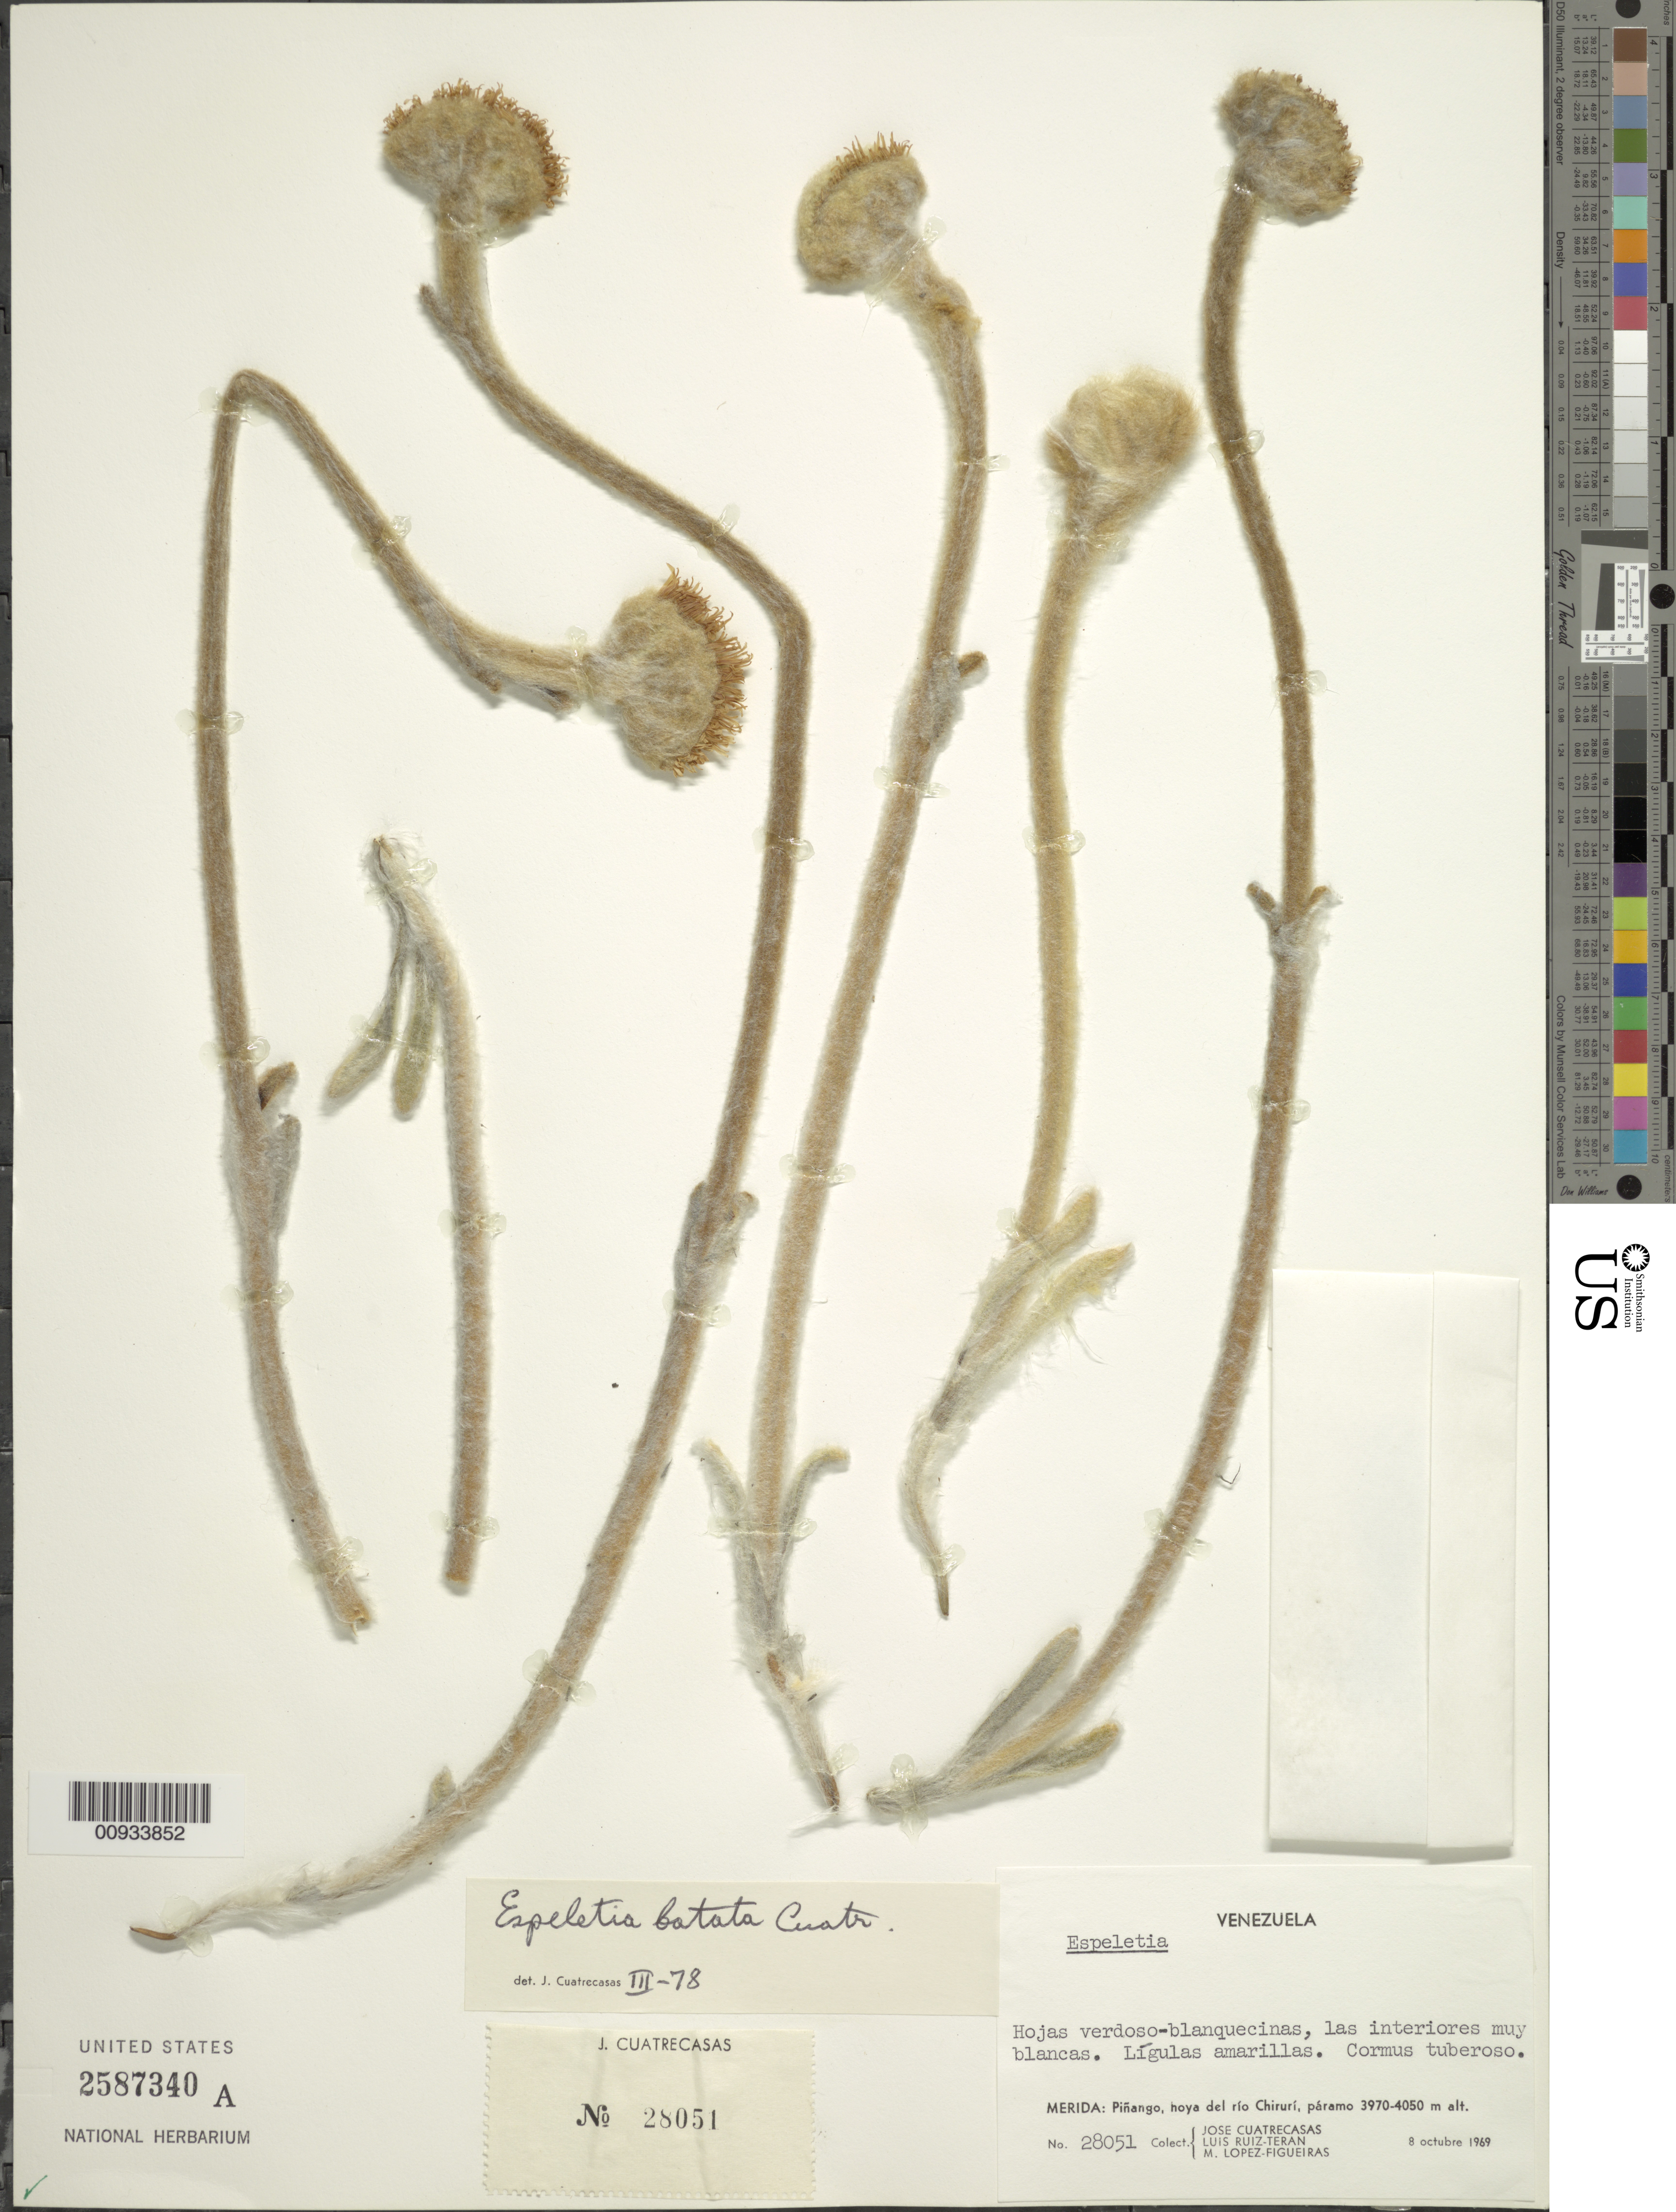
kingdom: Plantae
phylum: Tracheophyta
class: Magnoliopsida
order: Asterales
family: Asteraceae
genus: Espeletia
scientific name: Espeletia batata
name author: Cuatrec.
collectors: J. Cuatrecasas, L. E. Ruíz-Terán & M. López Figueiras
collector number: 28051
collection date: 1969-10-08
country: Venezuela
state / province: Mérida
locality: Piñango, hoya del rio Chiruri, paramo.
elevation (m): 3970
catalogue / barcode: US 2587340A